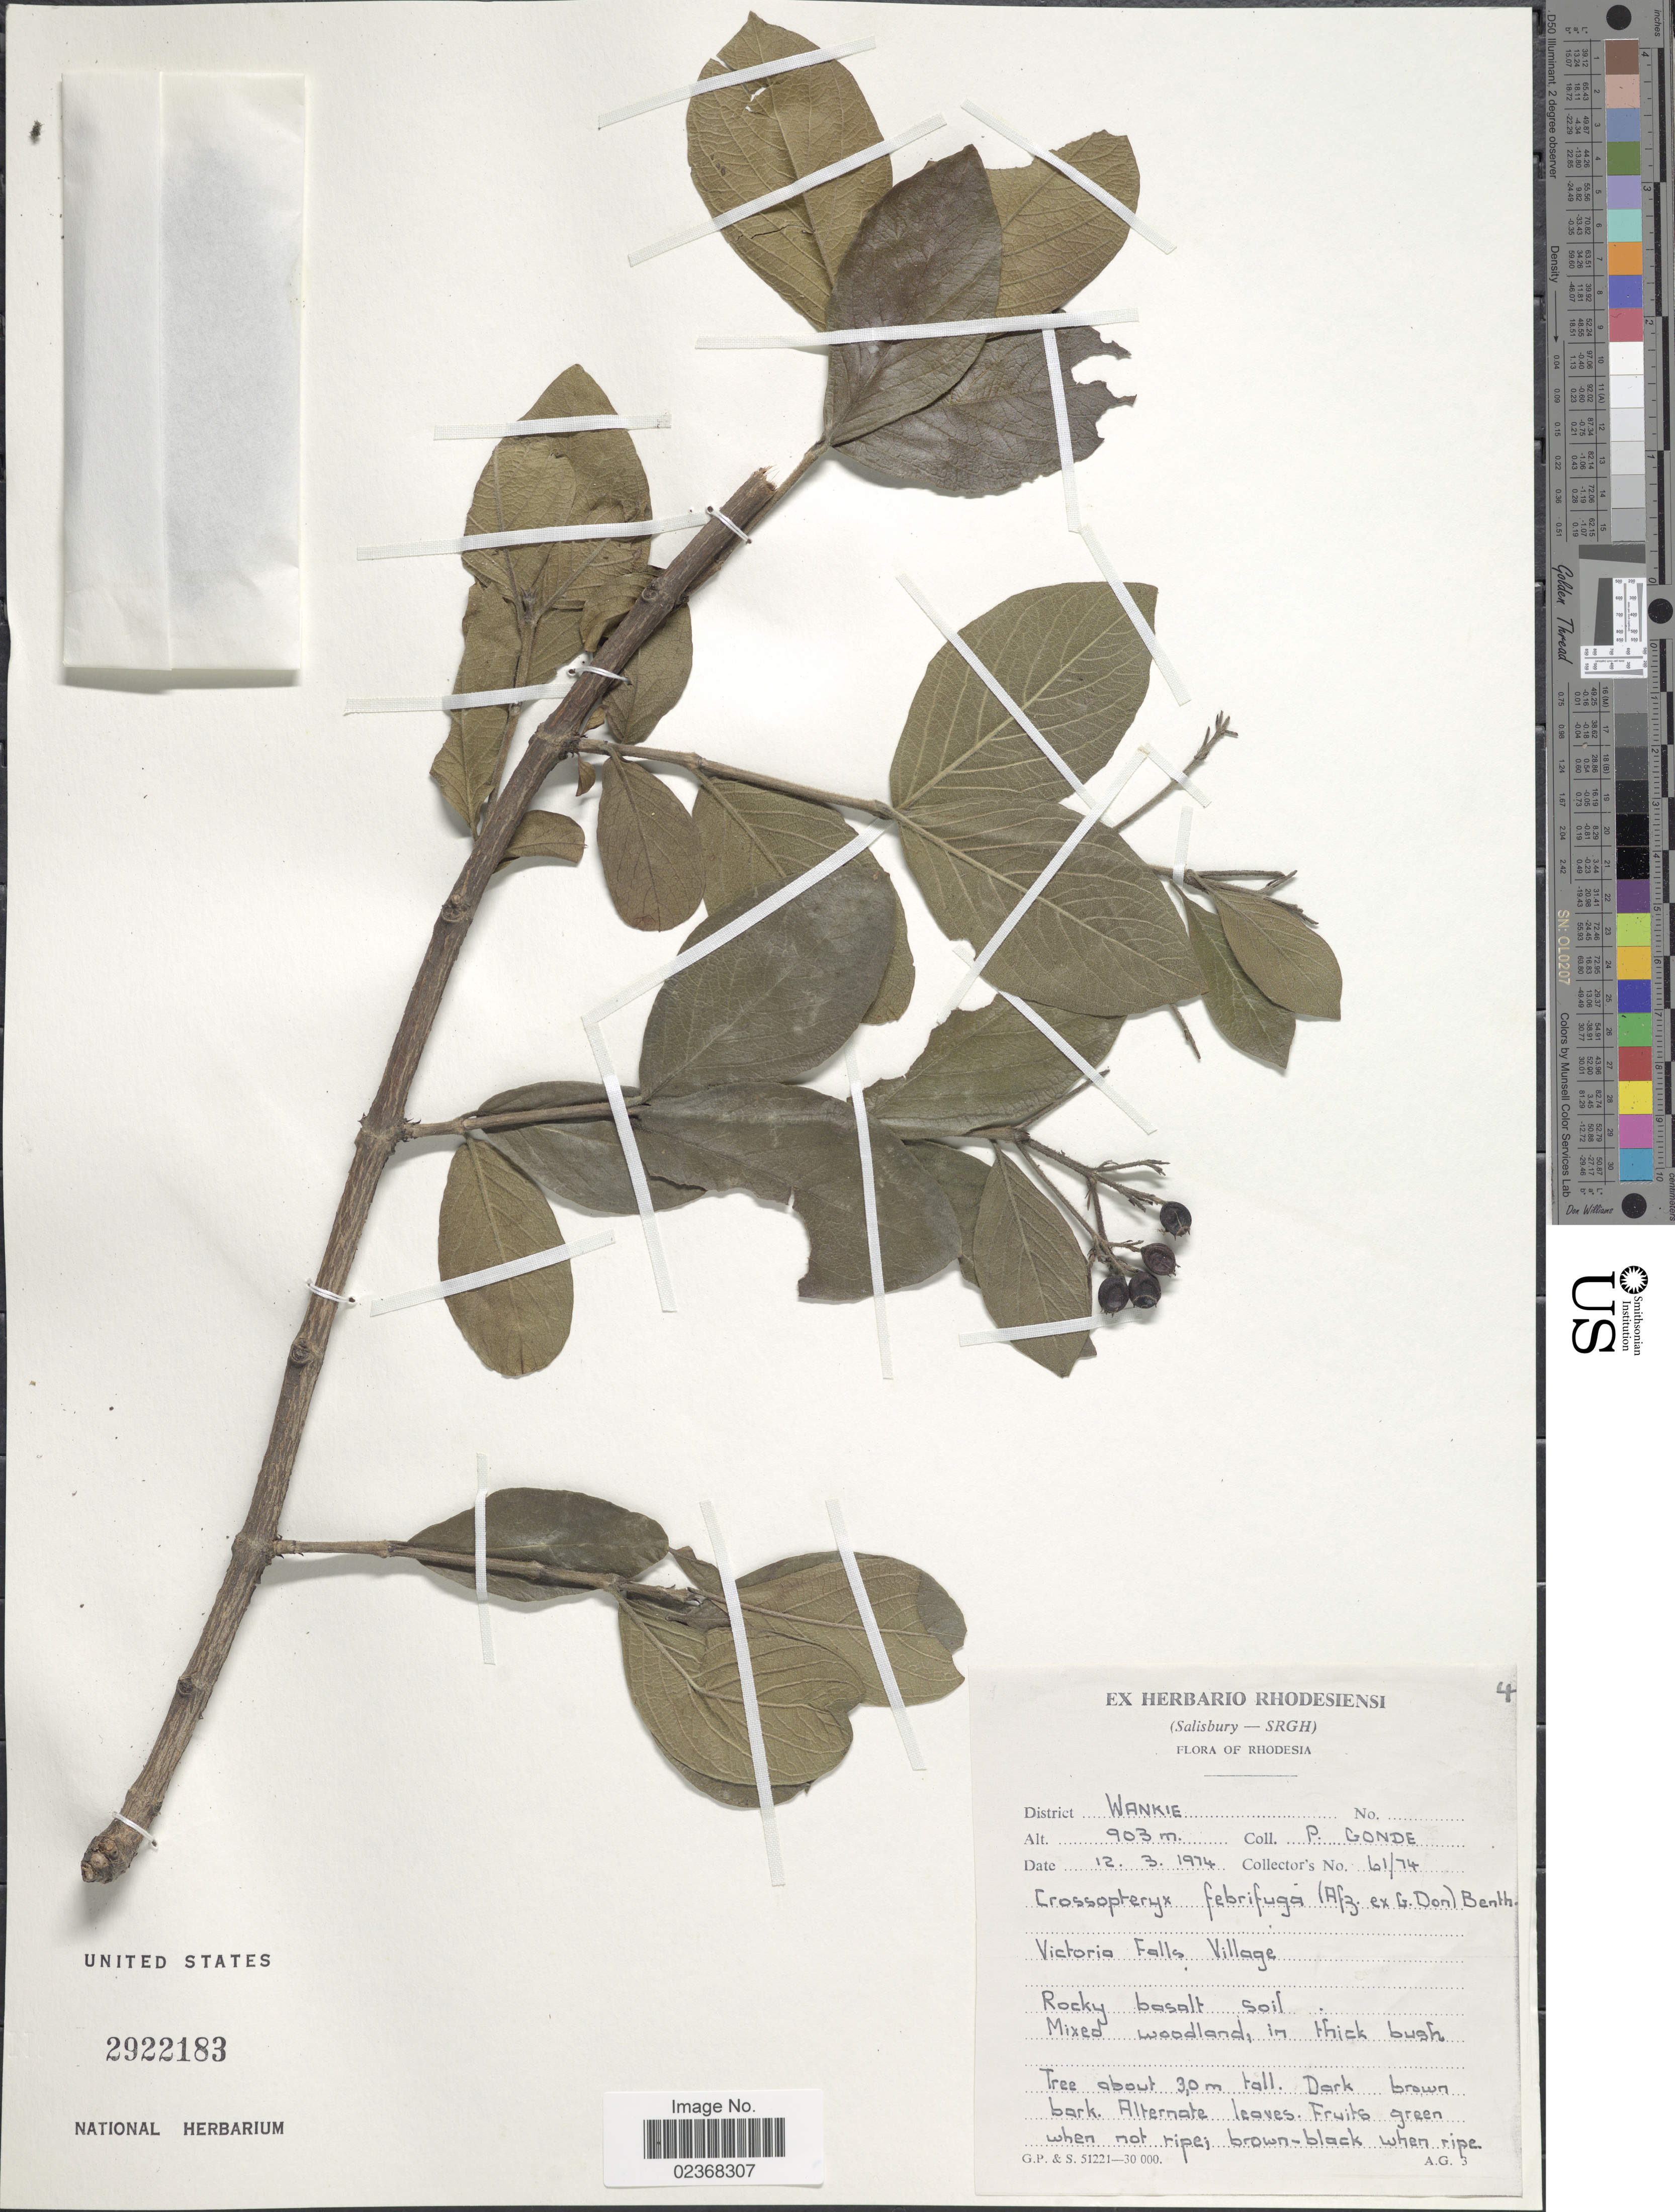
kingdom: Plantae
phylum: Tracheophyta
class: Magnoliopsida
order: Gentianales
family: Rubiaceae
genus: Crossopteryx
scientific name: Crossopteryx febrifuga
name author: (Afzel. ex G. Don) Benth.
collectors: P. Gonde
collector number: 61/74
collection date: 1974-03-12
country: Zimbabwe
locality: District Wankie, Victoria Falls Village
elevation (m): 903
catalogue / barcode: US 2922183